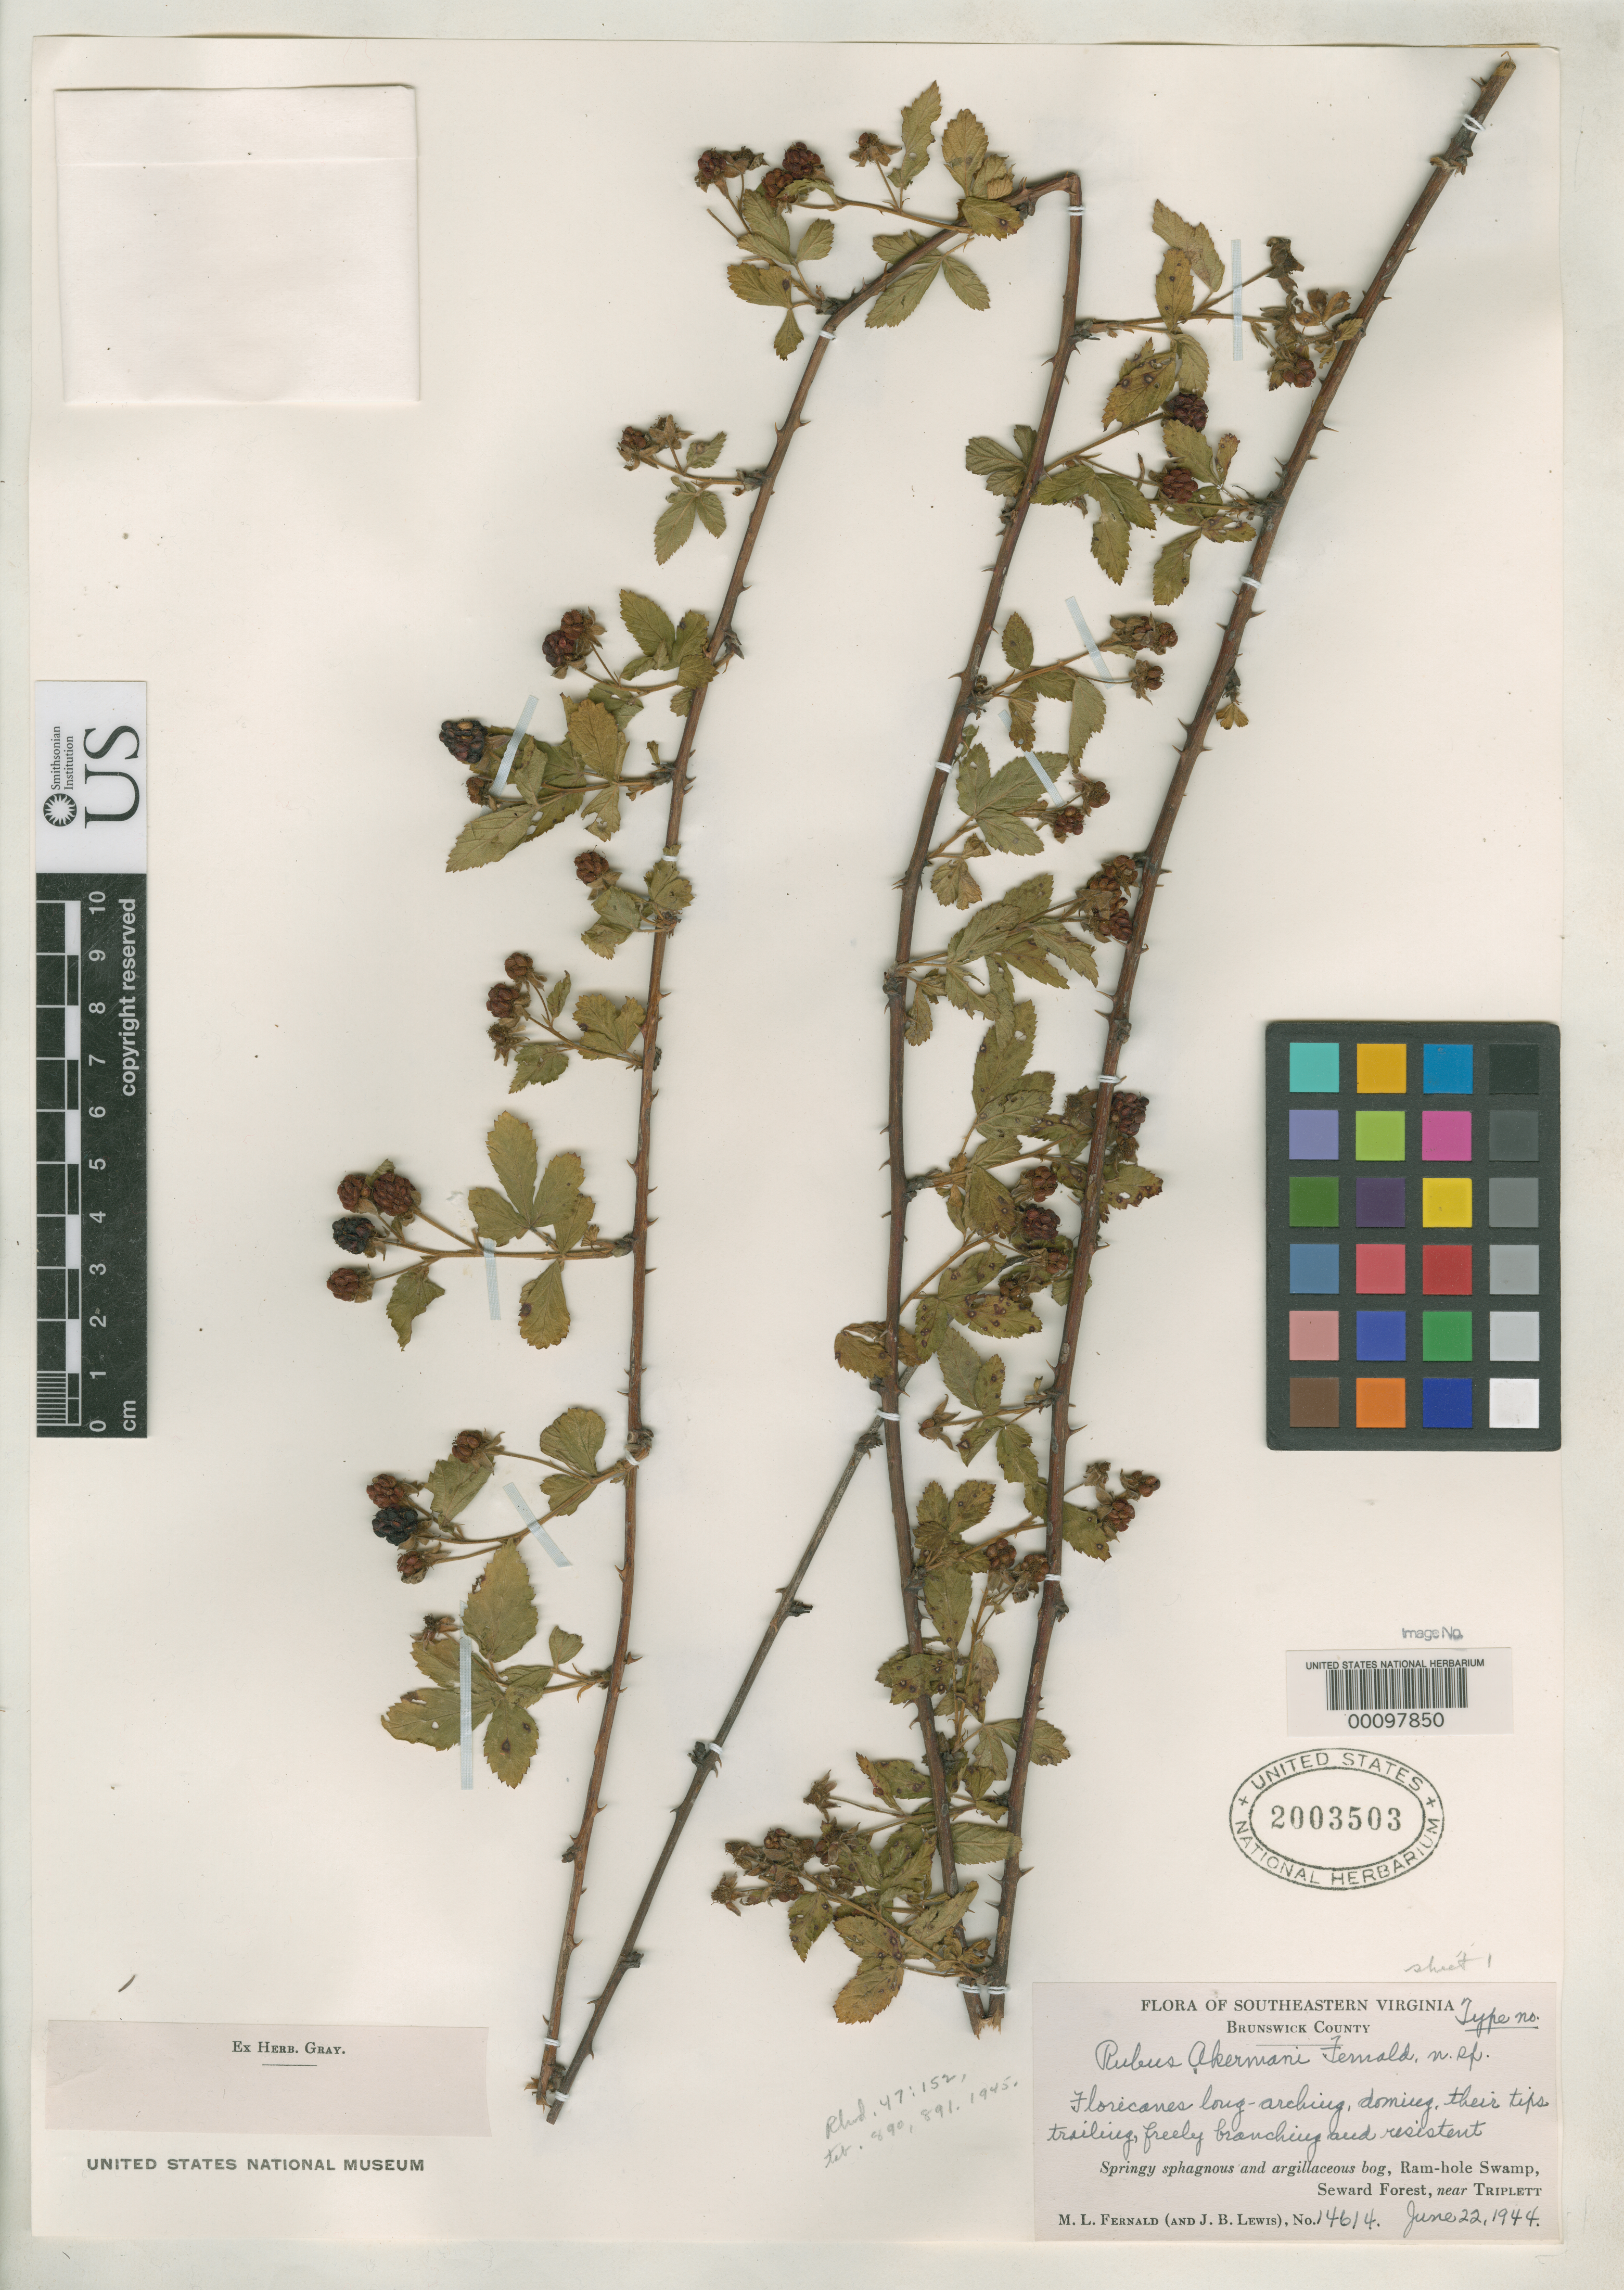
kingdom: Plantae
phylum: Tracheophyta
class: Magnoliopsida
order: Rosales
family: Rosaceae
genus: Rubus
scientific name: Rubus akermani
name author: Fernald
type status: Isotype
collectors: M. L. Fernald & J. B. Lewis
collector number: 14614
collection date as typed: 22 Jun 1944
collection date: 1944-06-22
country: United States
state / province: Virginia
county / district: Brunswick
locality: Ram-hole Swamp, Seward Forest, near Triplett.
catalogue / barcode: US 2003503